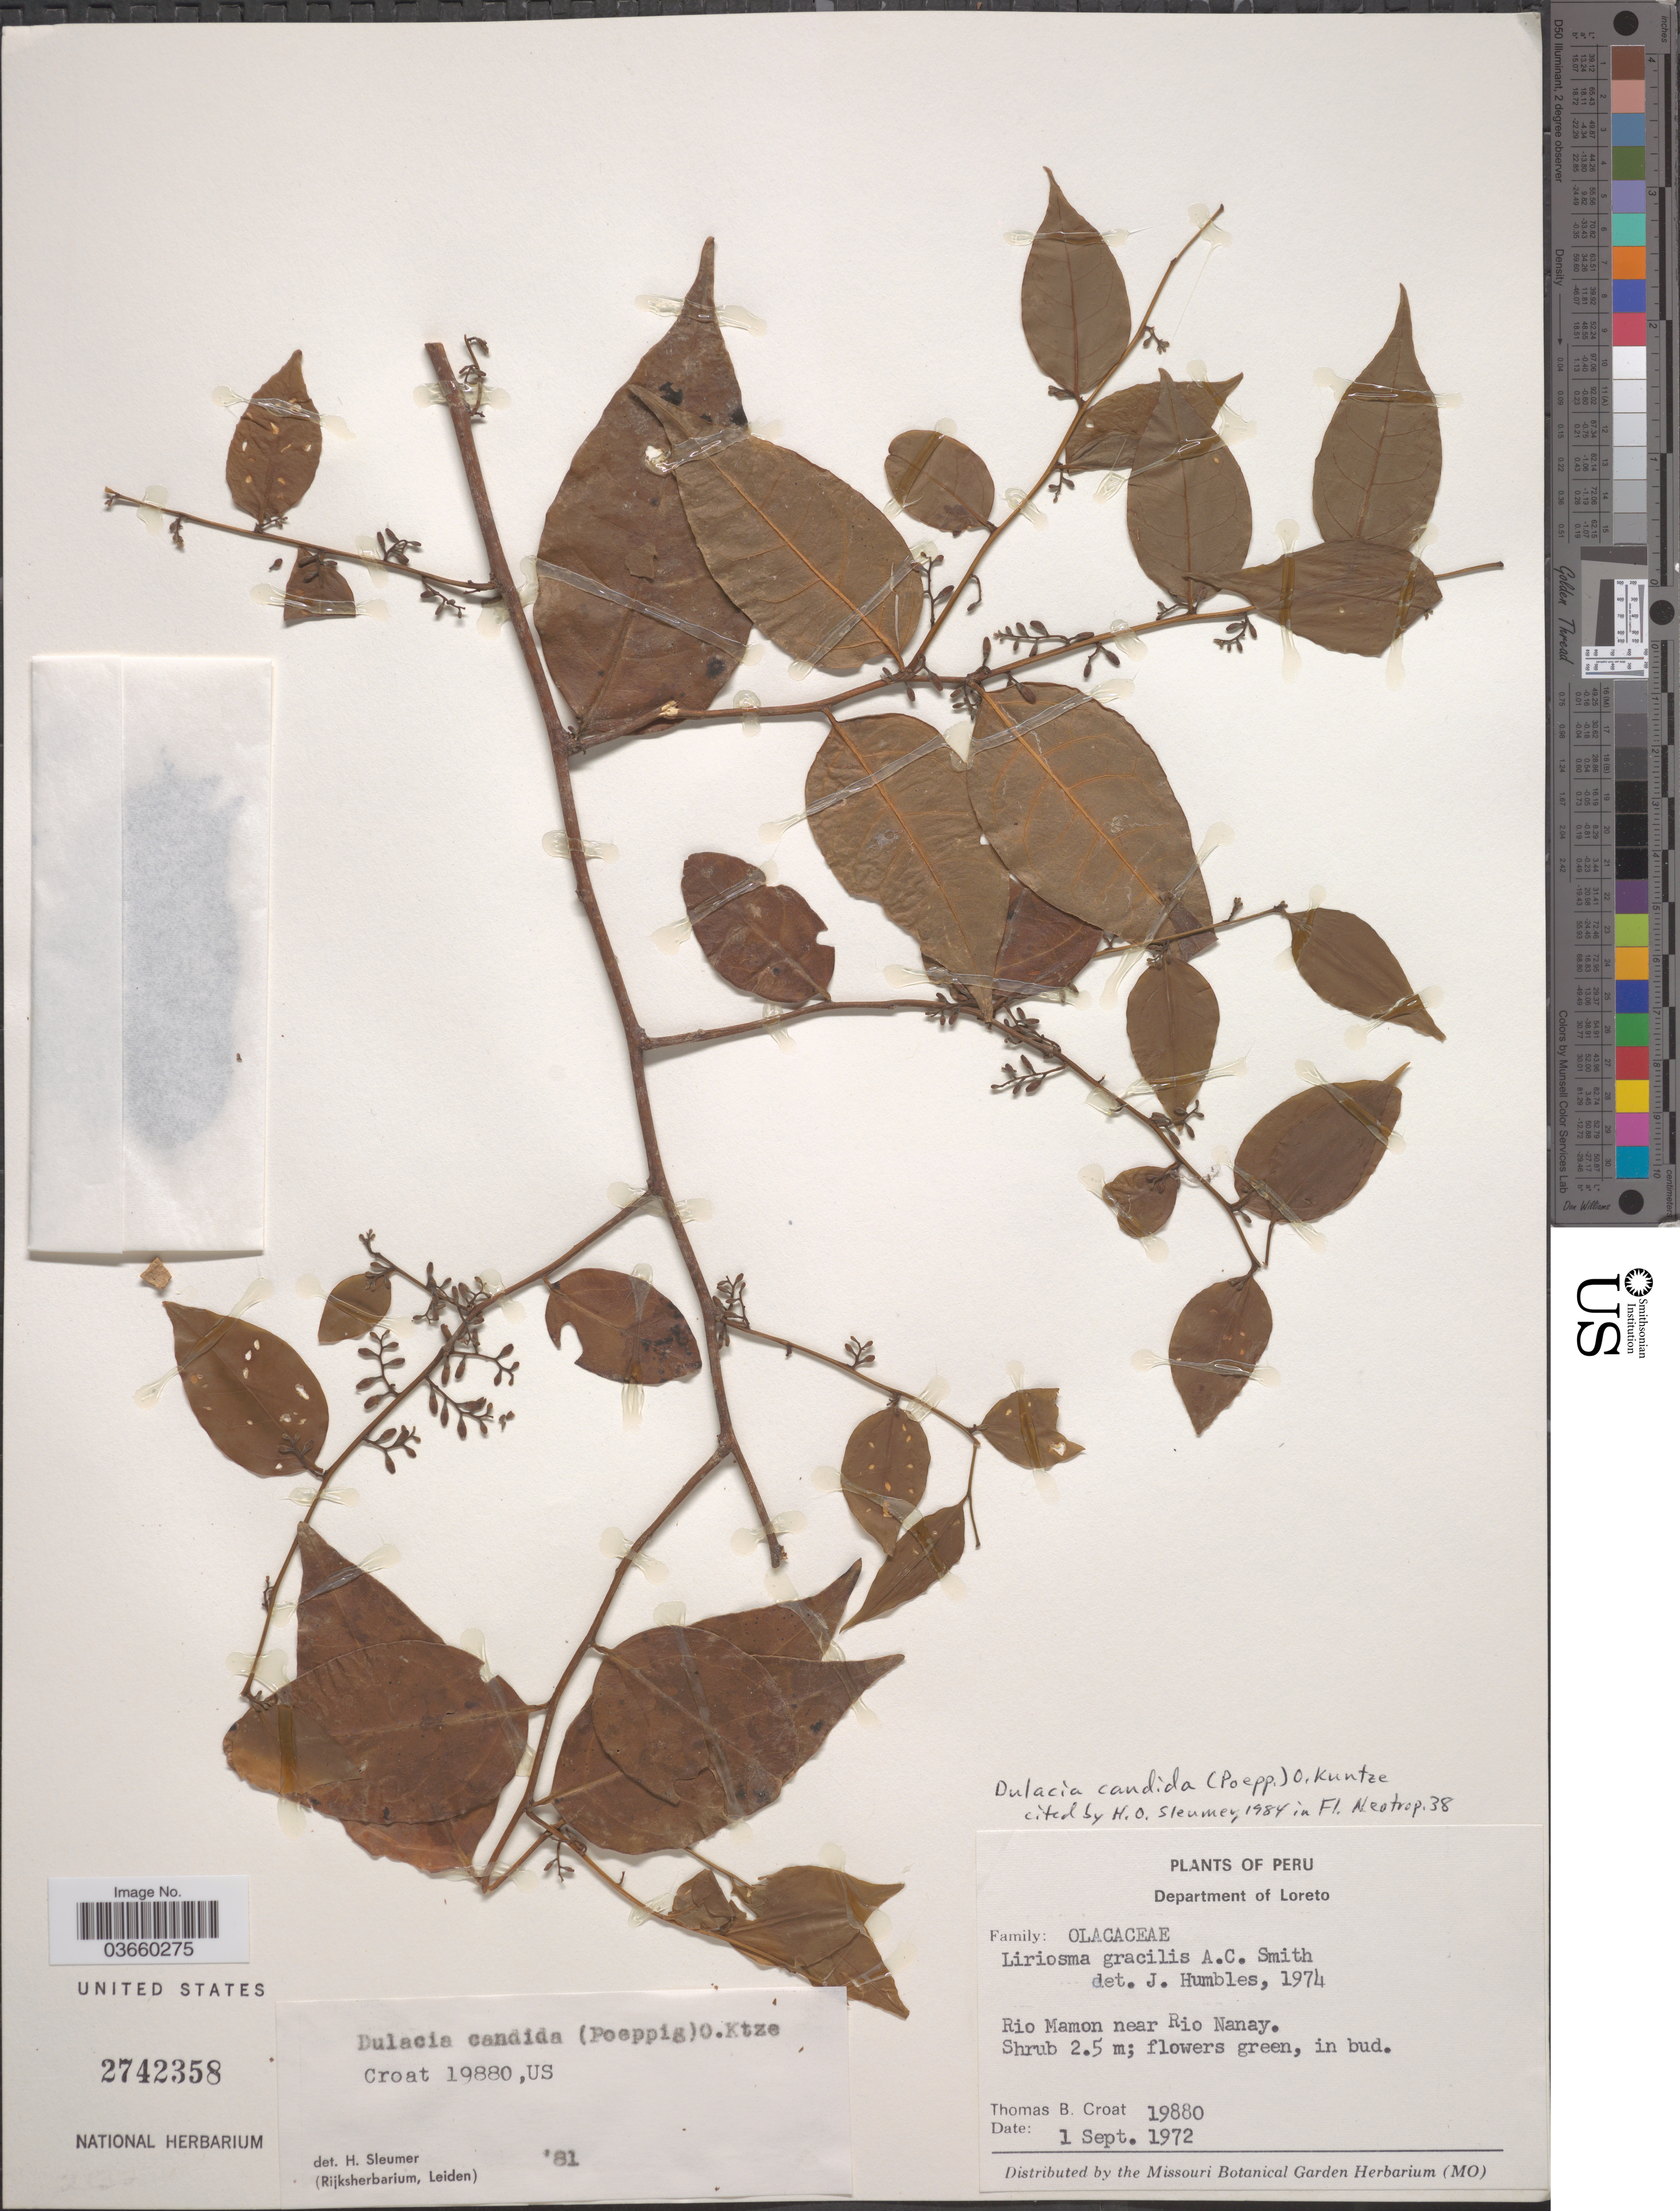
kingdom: Plantae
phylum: Tracheophyta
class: Magnoliopsida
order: Santalales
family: Olacaceae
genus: Dulacia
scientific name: Dulacia candida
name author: (Poepp.) Kuntze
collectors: T. B. Croat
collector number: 19880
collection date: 1972-09-01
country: Peru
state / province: Loreto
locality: Department of Loreto. Rio Mamon near Rio Nanay.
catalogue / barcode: US 2742358